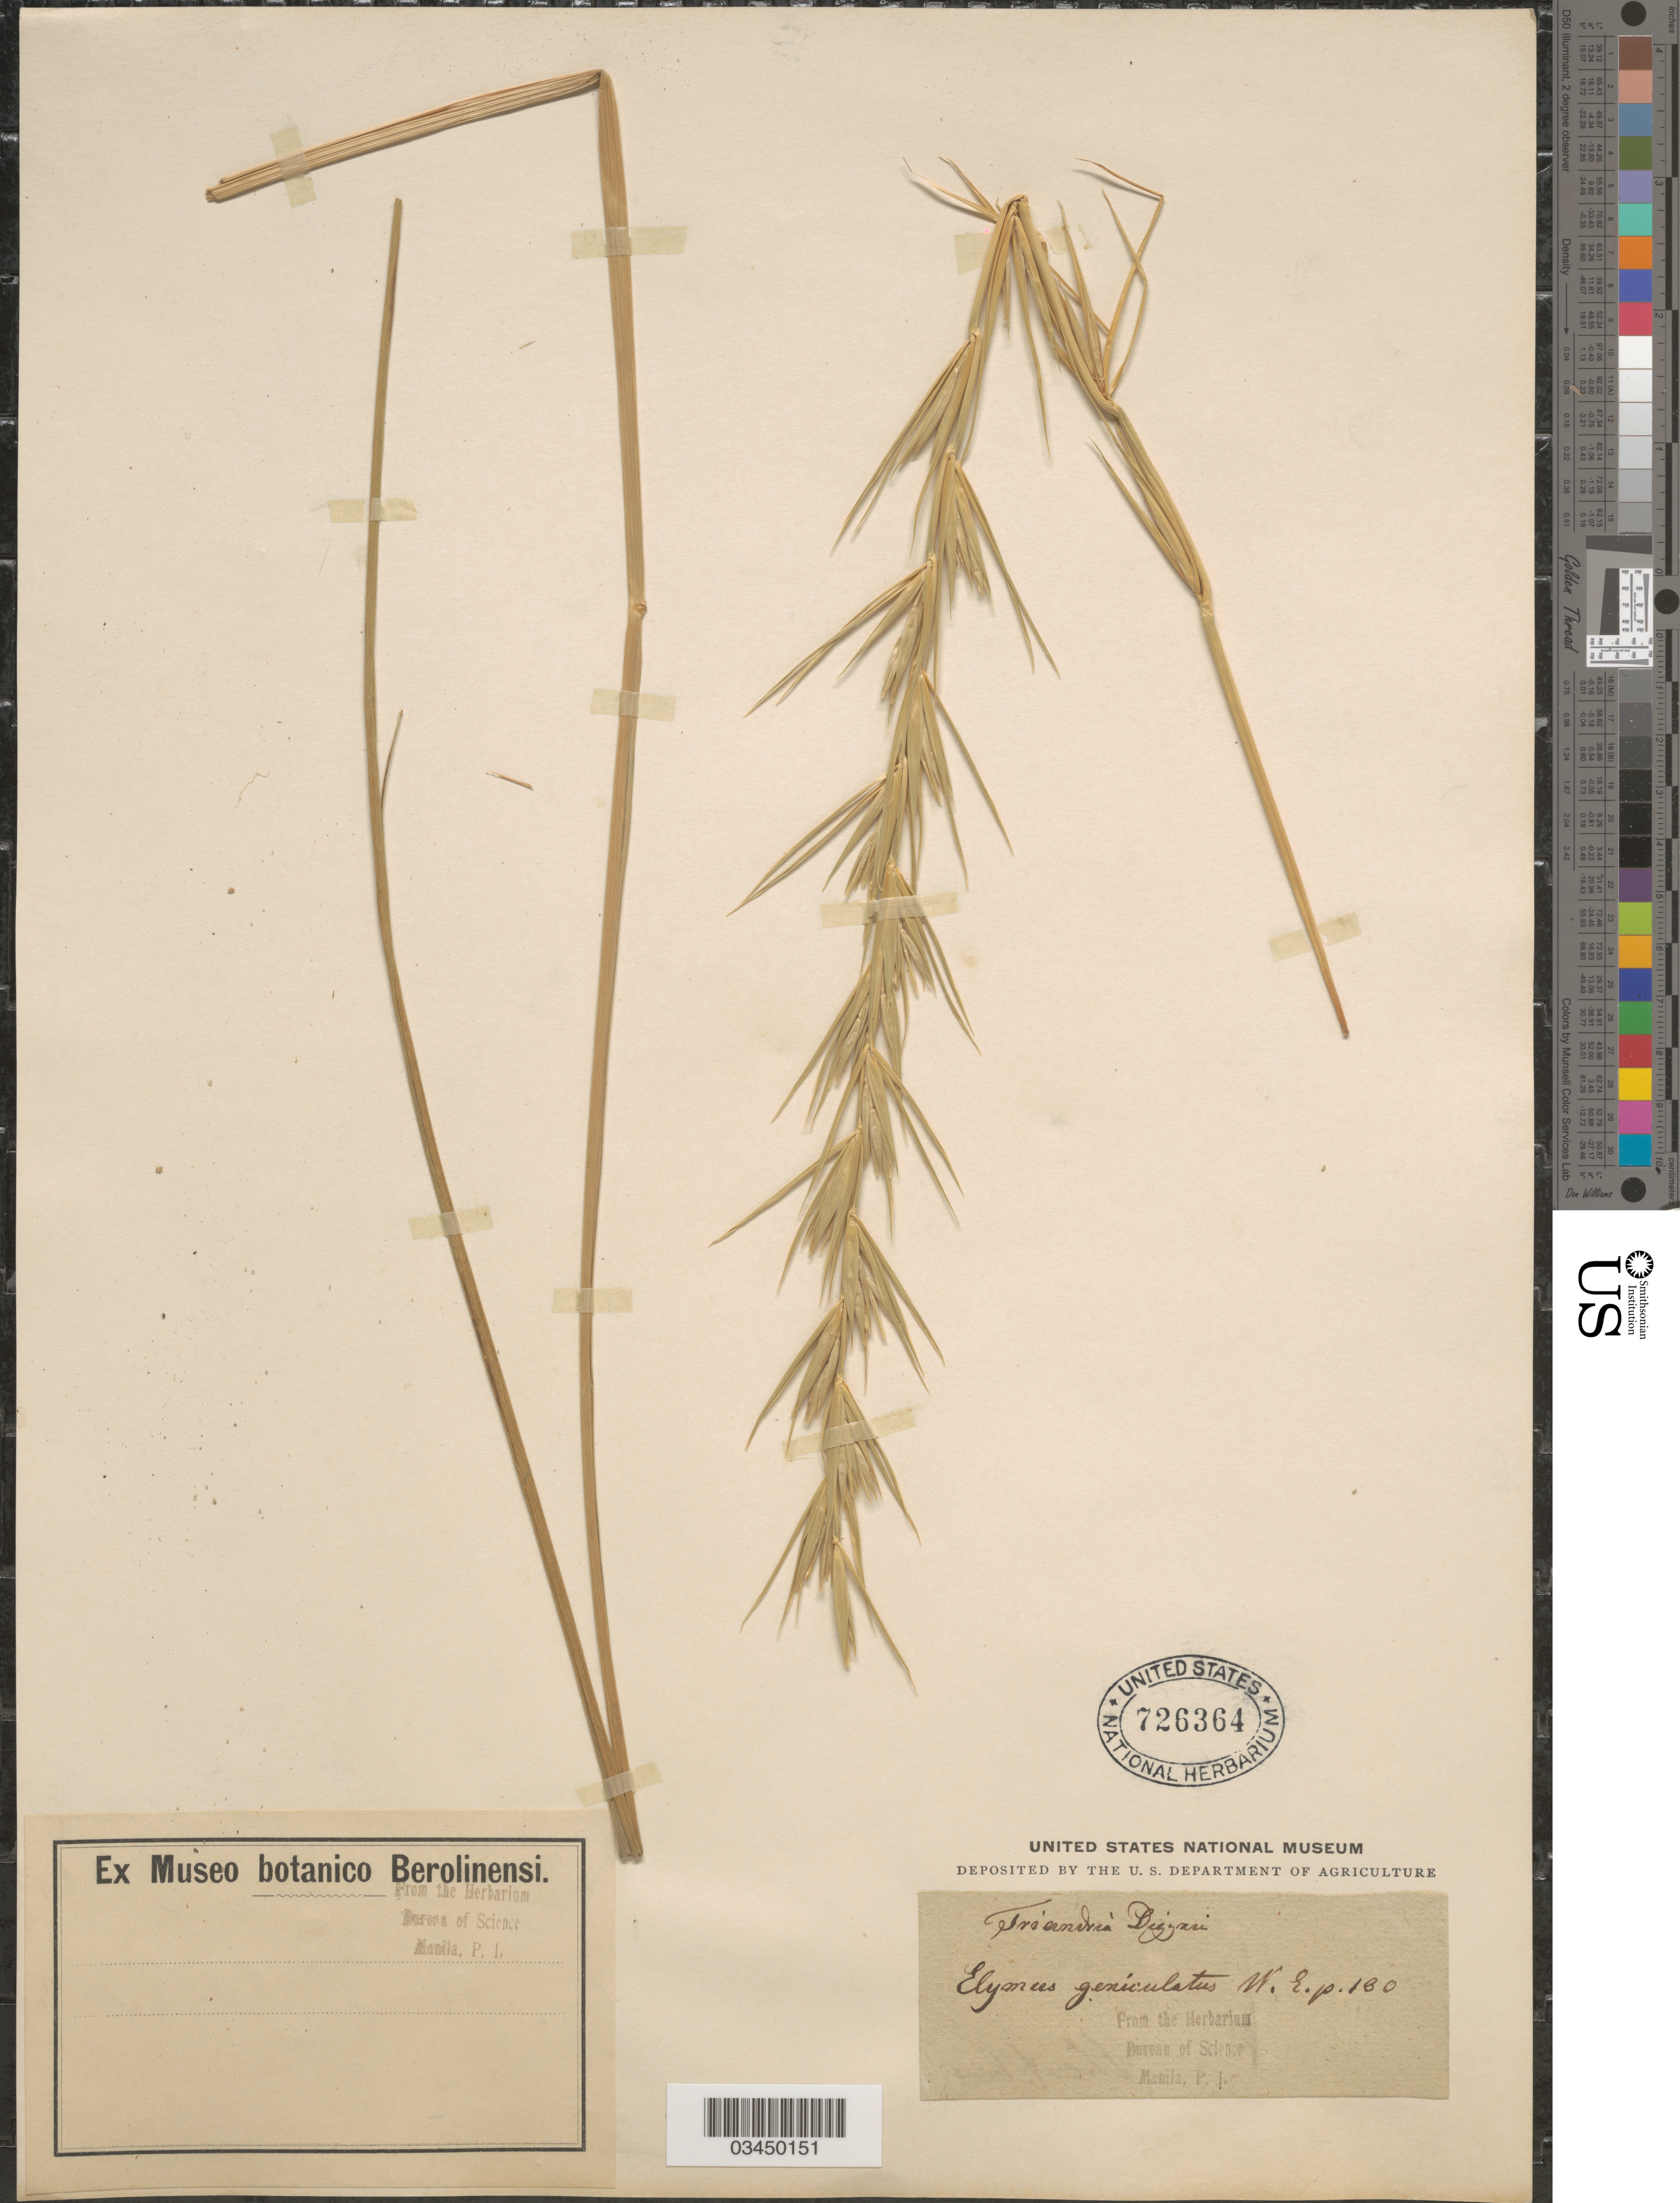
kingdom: Plantae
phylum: Tracheophyta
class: Liliopsida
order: Poales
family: Poaceae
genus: Elymus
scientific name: Elymus sp.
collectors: ex Museo Botanico Berolinensi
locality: Triandria Digrasie.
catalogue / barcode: US 726364